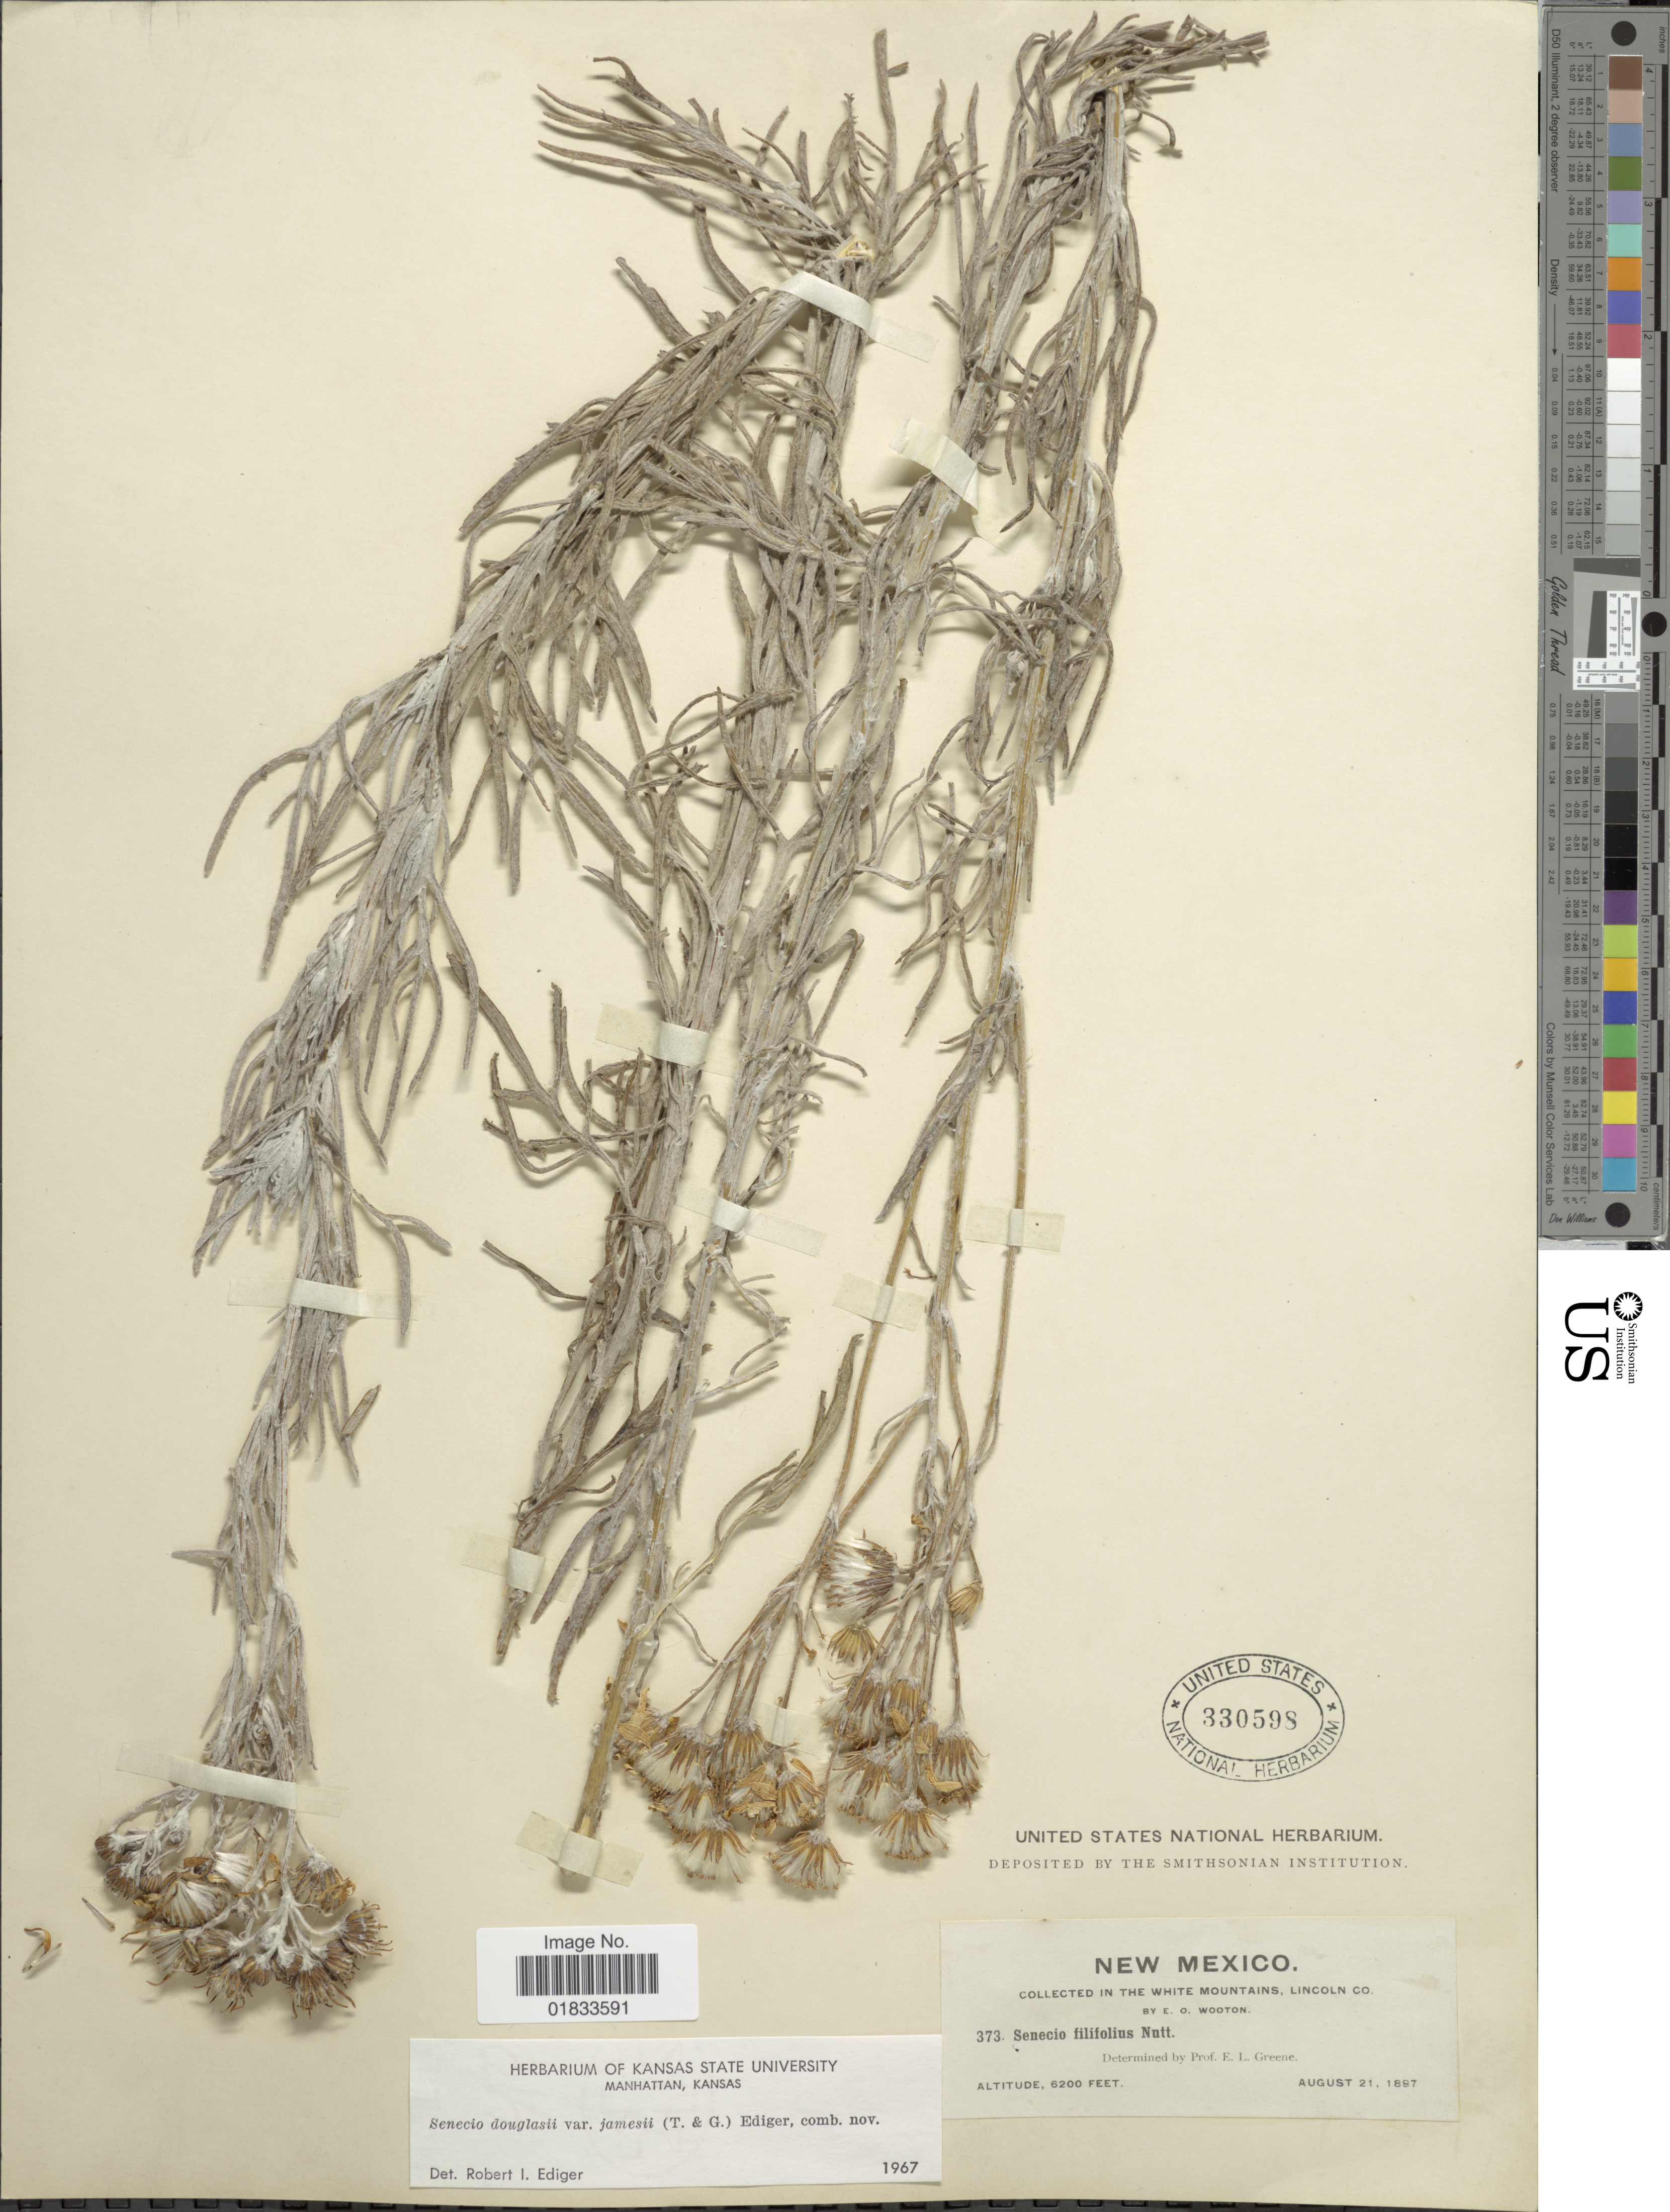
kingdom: Plantae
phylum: Tracheophyta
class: Magnoliopsida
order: Asterales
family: Asteraceae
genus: Senecio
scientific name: Senecio flaccidus var. flaccidus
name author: Less.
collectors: E. O. Wooton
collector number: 373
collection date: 1897-08-21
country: United States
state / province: New Mexico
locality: White Mountains, Lincoln Co.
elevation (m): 1890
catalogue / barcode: US 300598